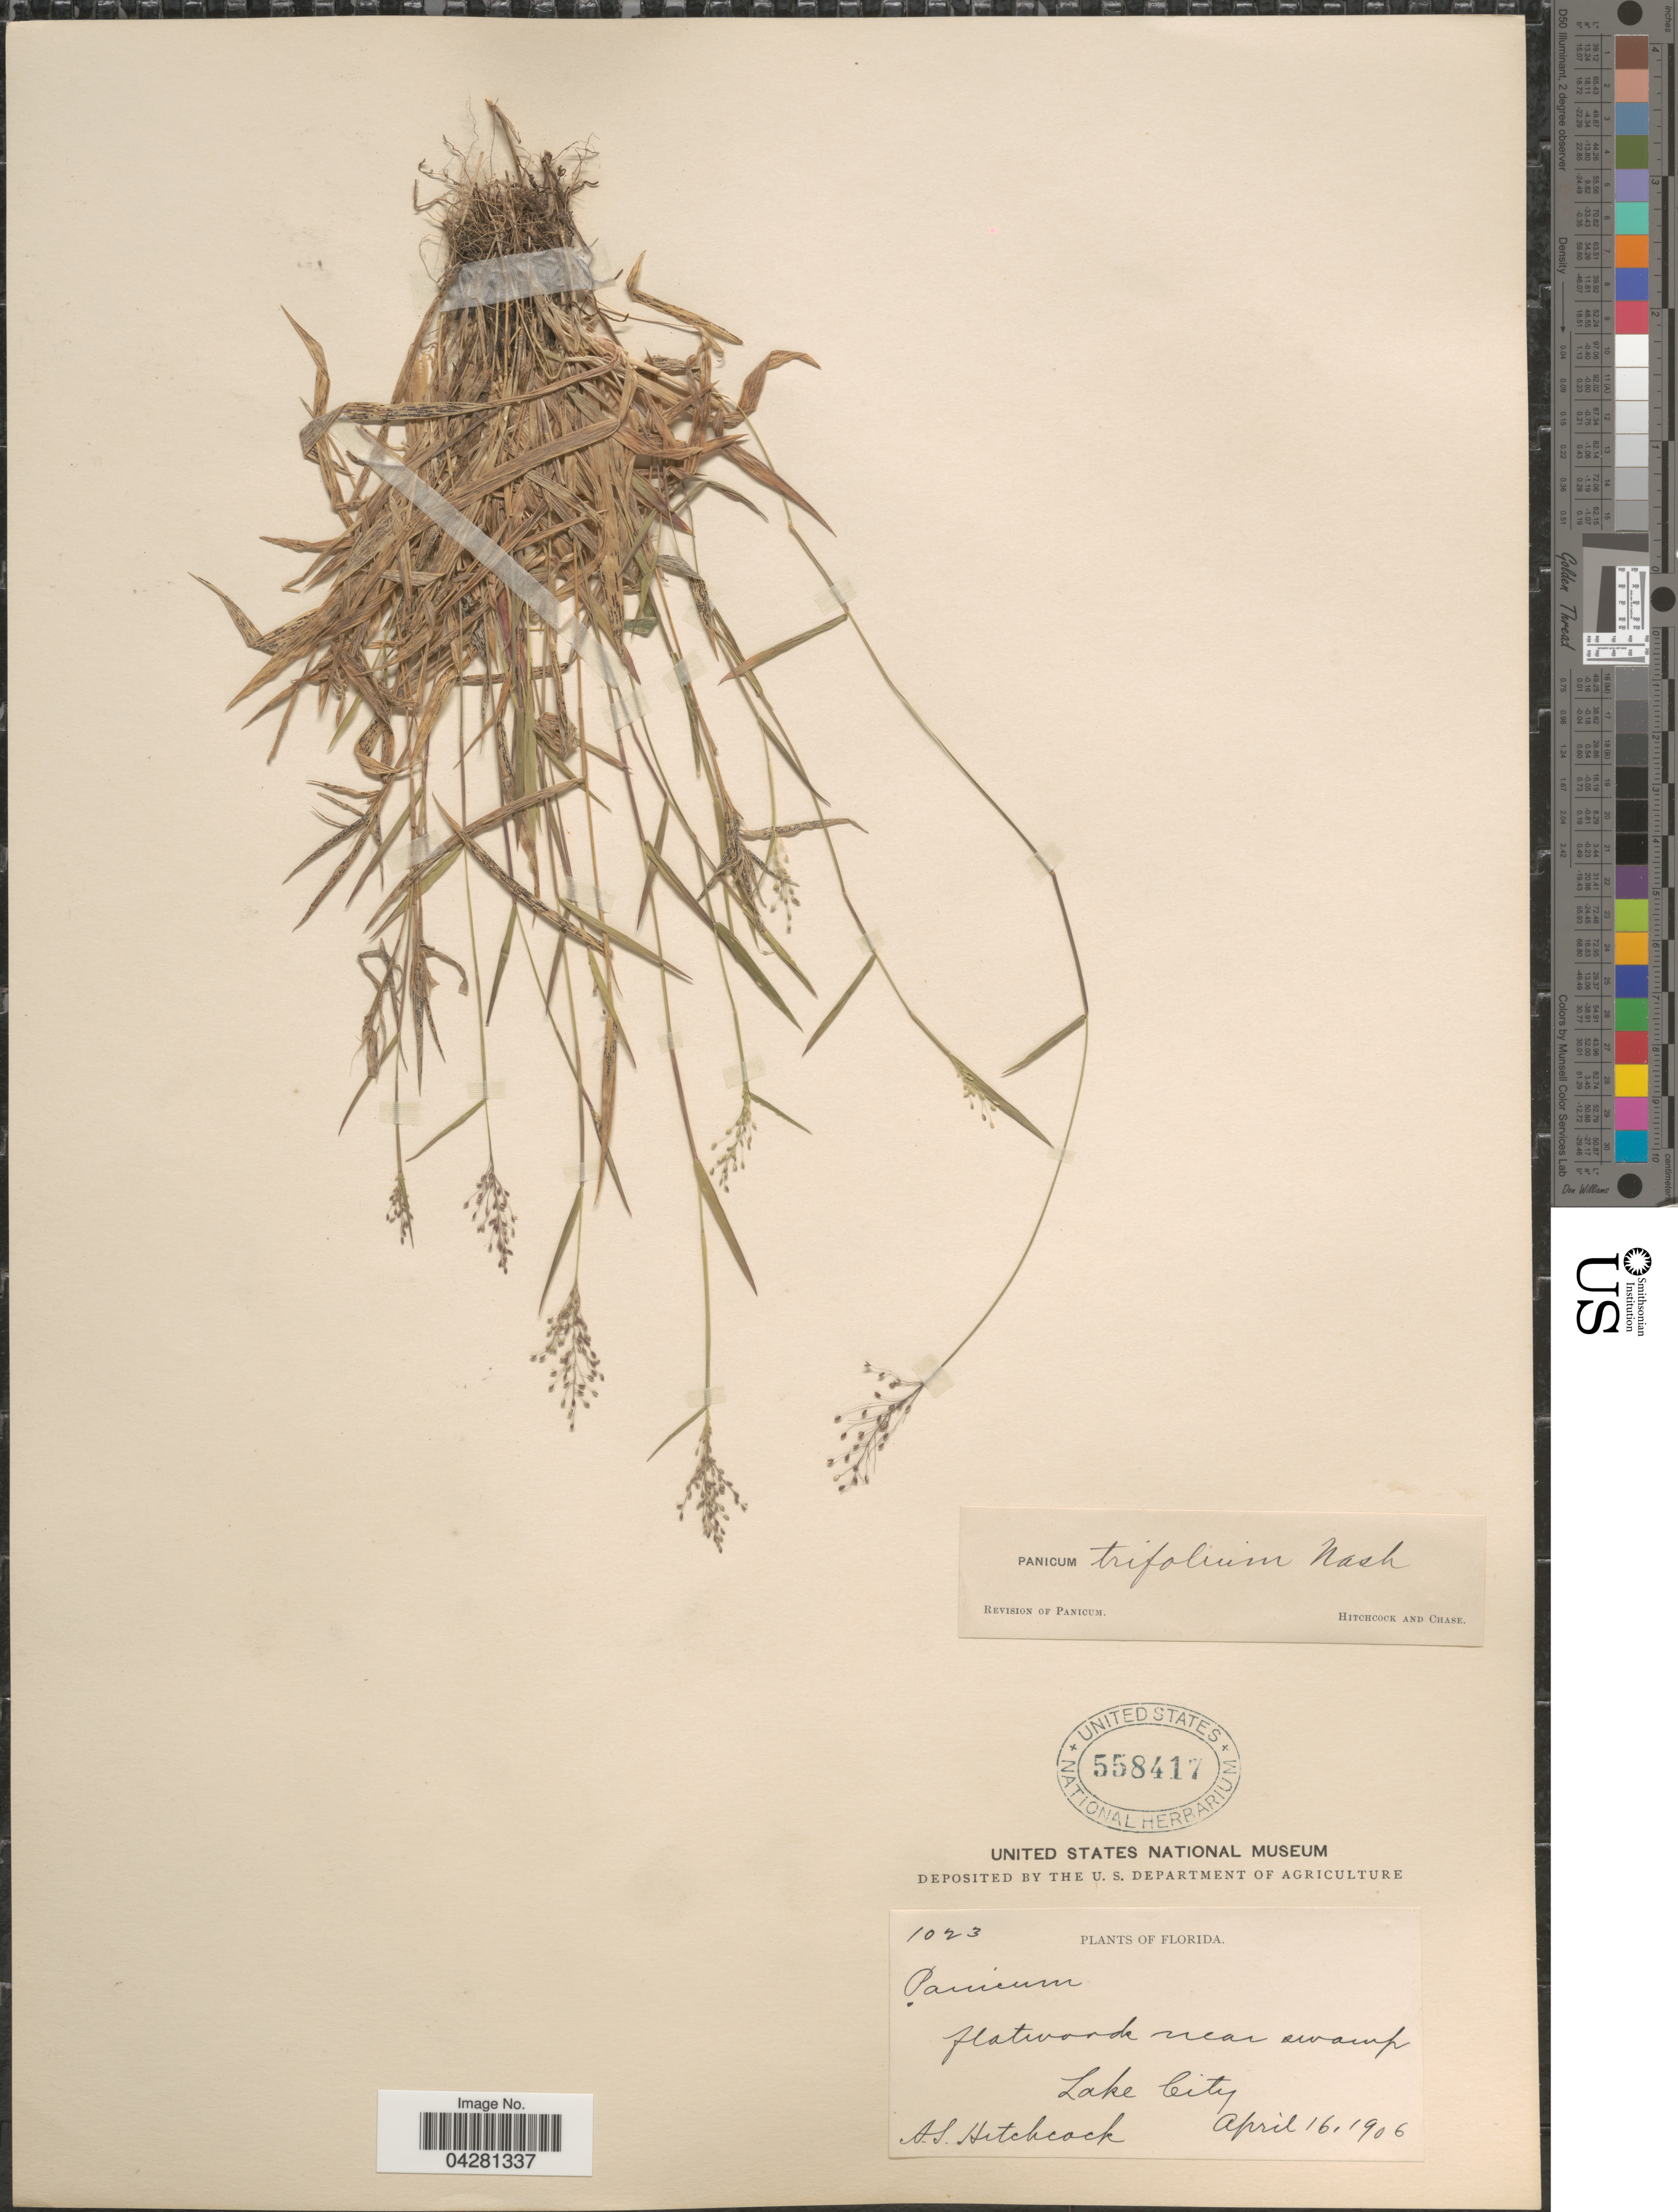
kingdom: Plantae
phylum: Tracheophyta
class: Liliopsida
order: Poales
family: Poaceae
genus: Dichanthelium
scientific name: Dichanthelium dichotomum var. unciphyllum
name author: (Trin.) Davidse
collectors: A. S. Hitchcock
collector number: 1023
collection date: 1906-04-16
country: United States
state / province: Florida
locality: Lake City.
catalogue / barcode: US 558417